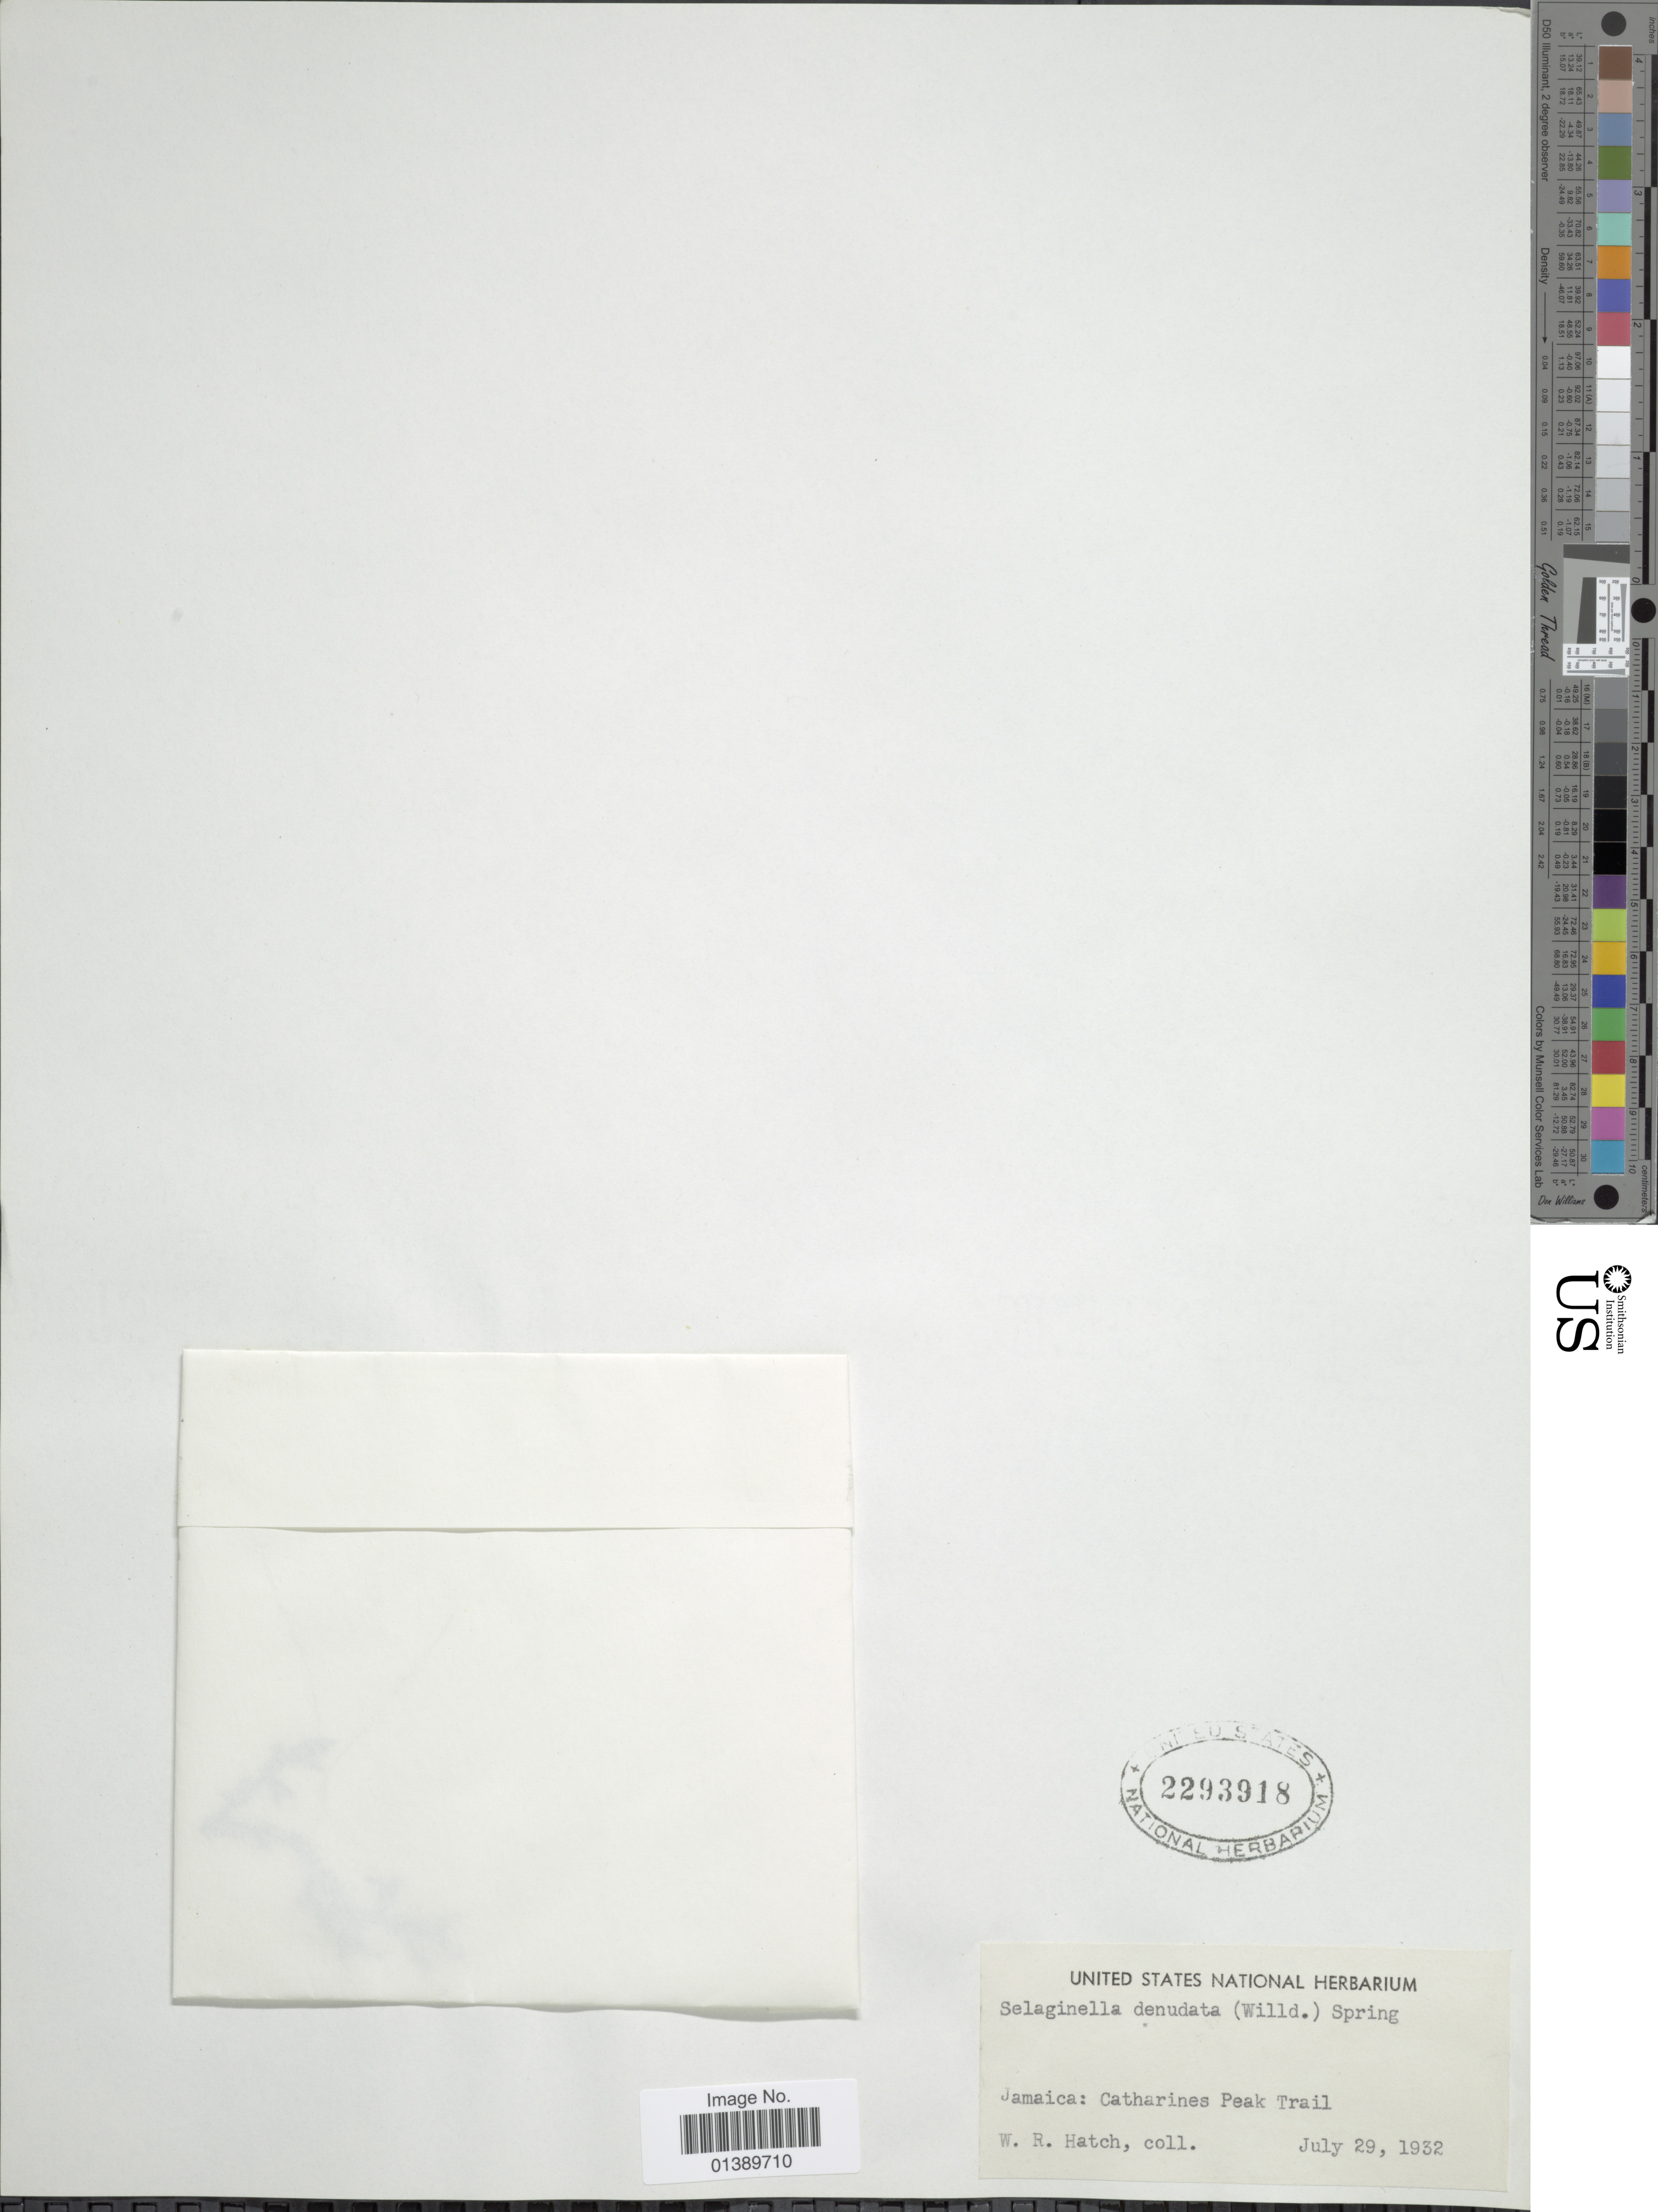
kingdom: Plantae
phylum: Tracheophyta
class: Lycopodiopsida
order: Selaginellales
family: Selaginellaceae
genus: Selaginella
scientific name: Selaginella denudata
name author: (Willd.) Spring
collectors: W. Hatch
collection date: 1932-07-29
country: Jamaica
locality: Catherines Peak trail.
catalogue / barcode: US 2293918